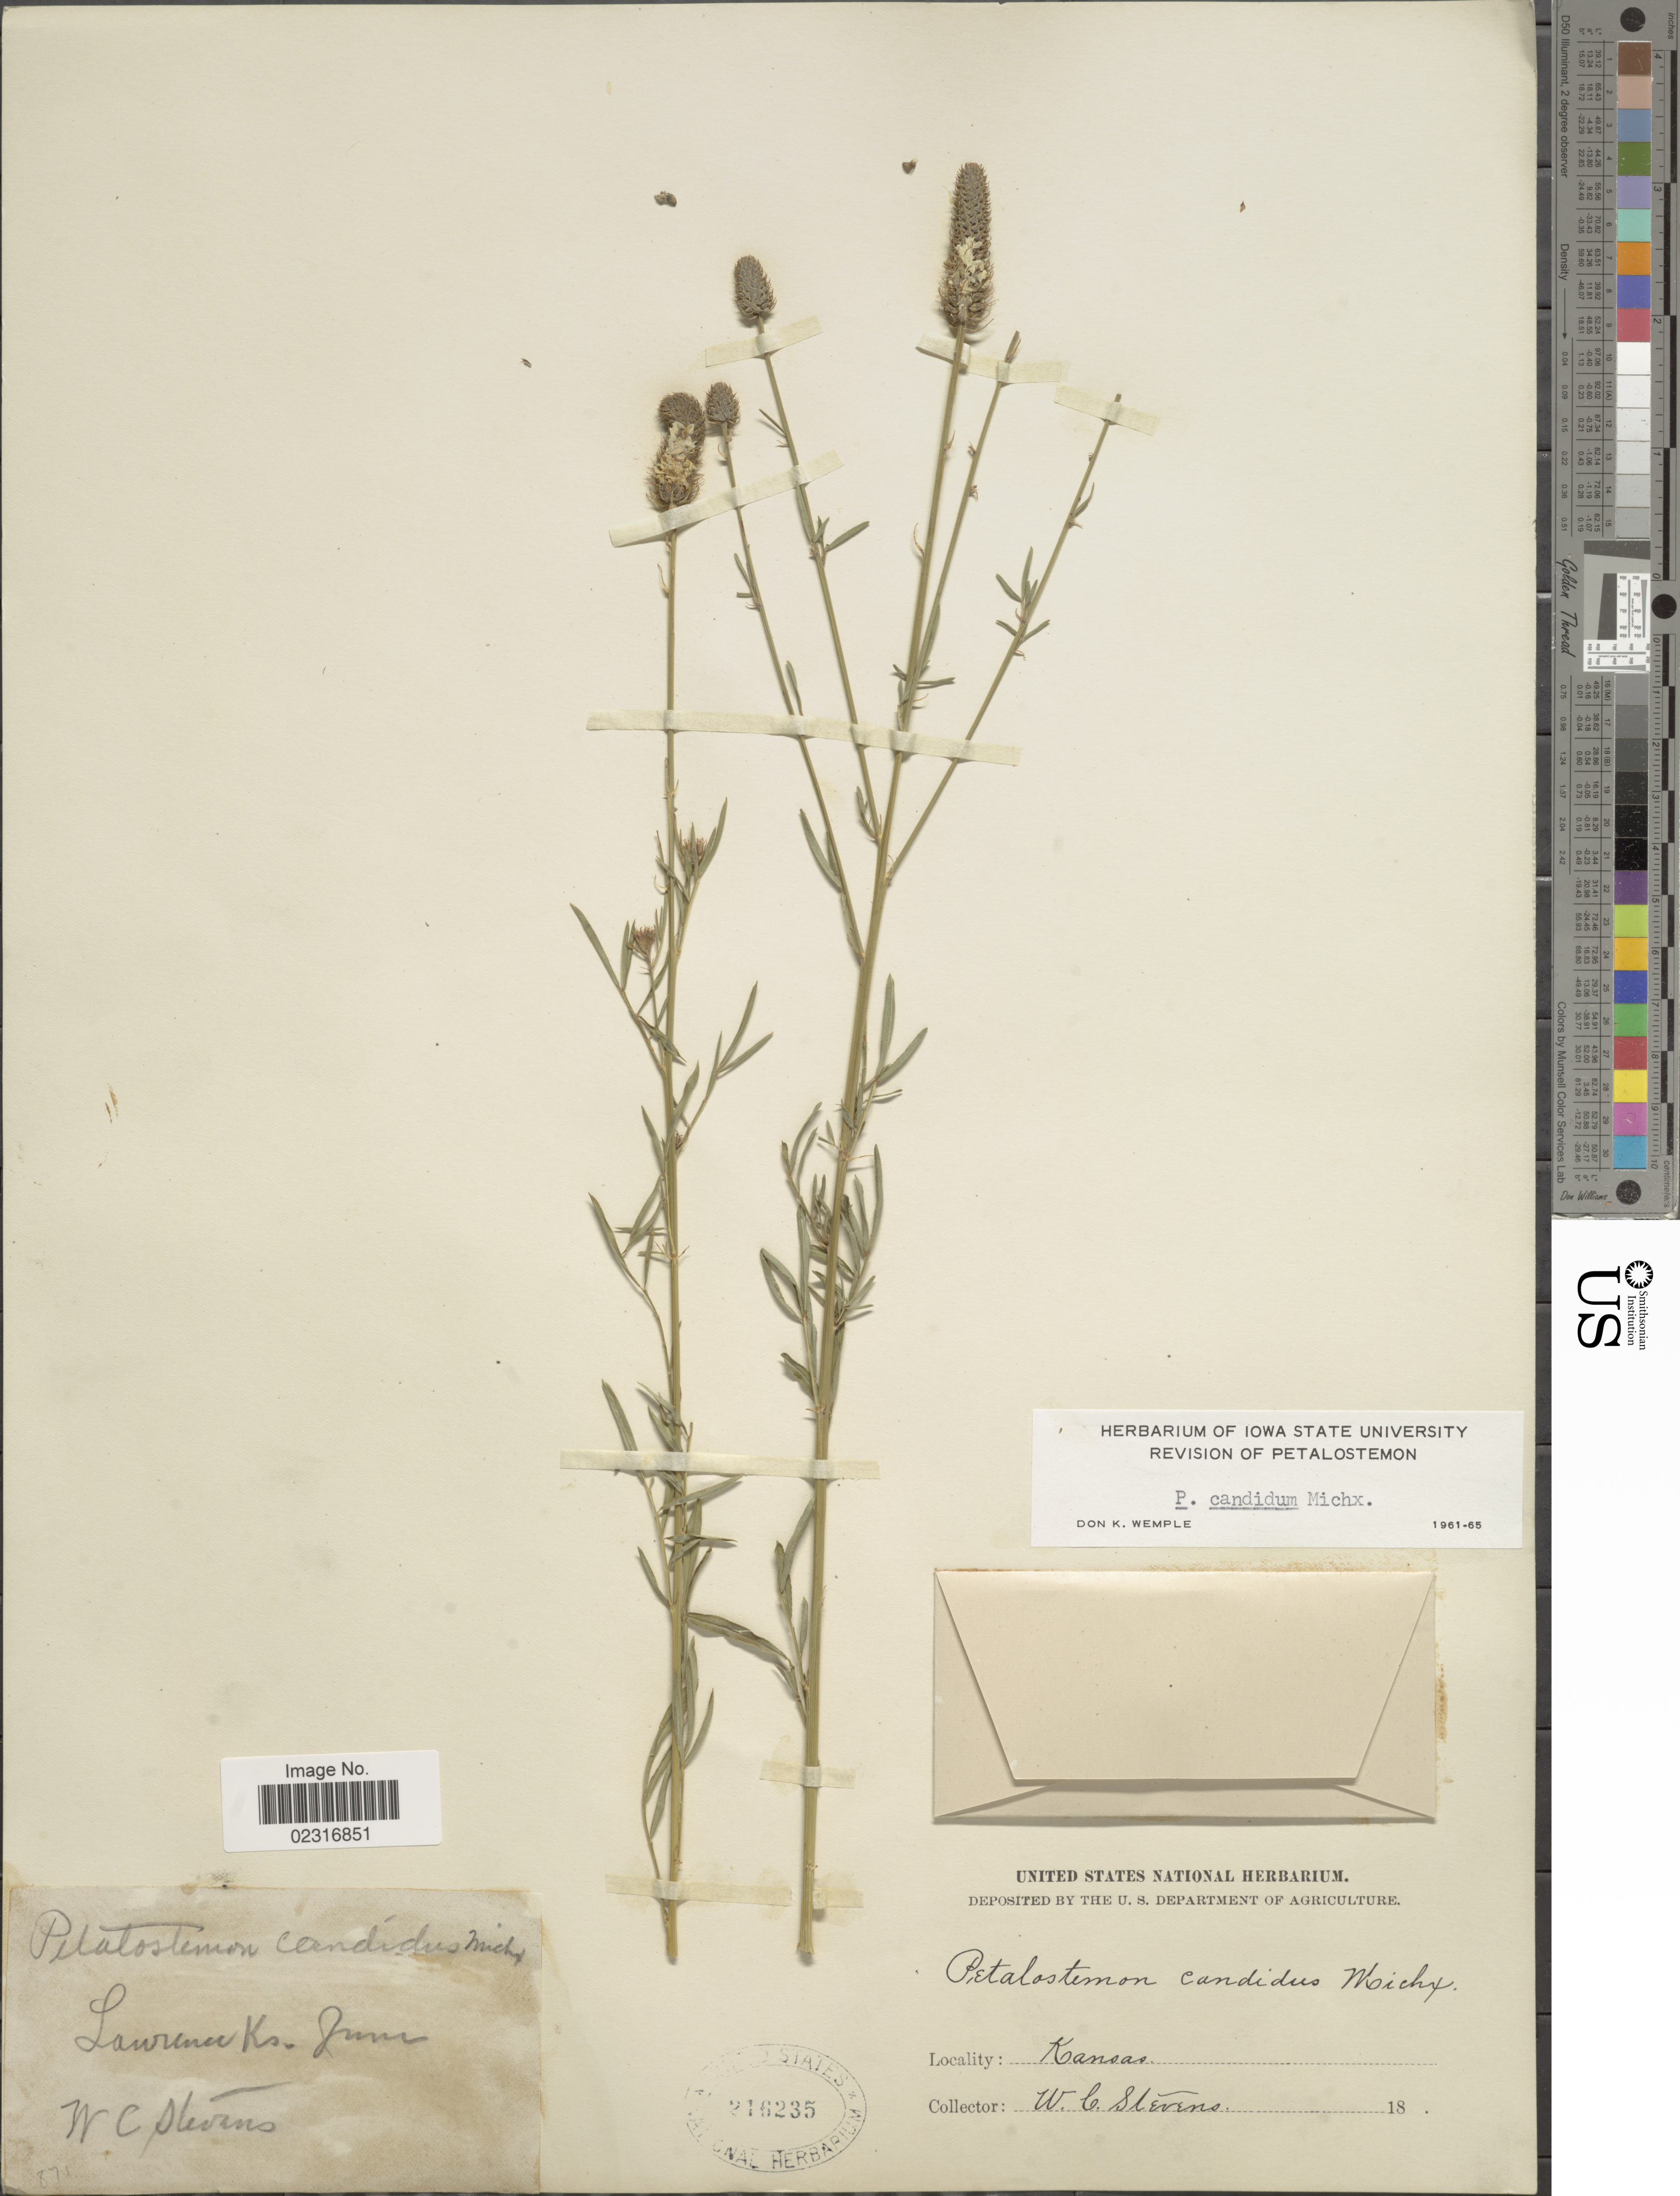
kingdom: Plantae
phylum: Tracheophyta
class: Magnoliopsida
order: Fabales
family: Fabaceae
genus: Dalea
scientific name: Dalea candida var. candida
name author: Michx. ex Willd.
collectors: W. C. Stevens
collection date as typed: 18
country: United States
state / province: Kansas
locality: Lawrence Ks.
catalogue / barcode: US 216235